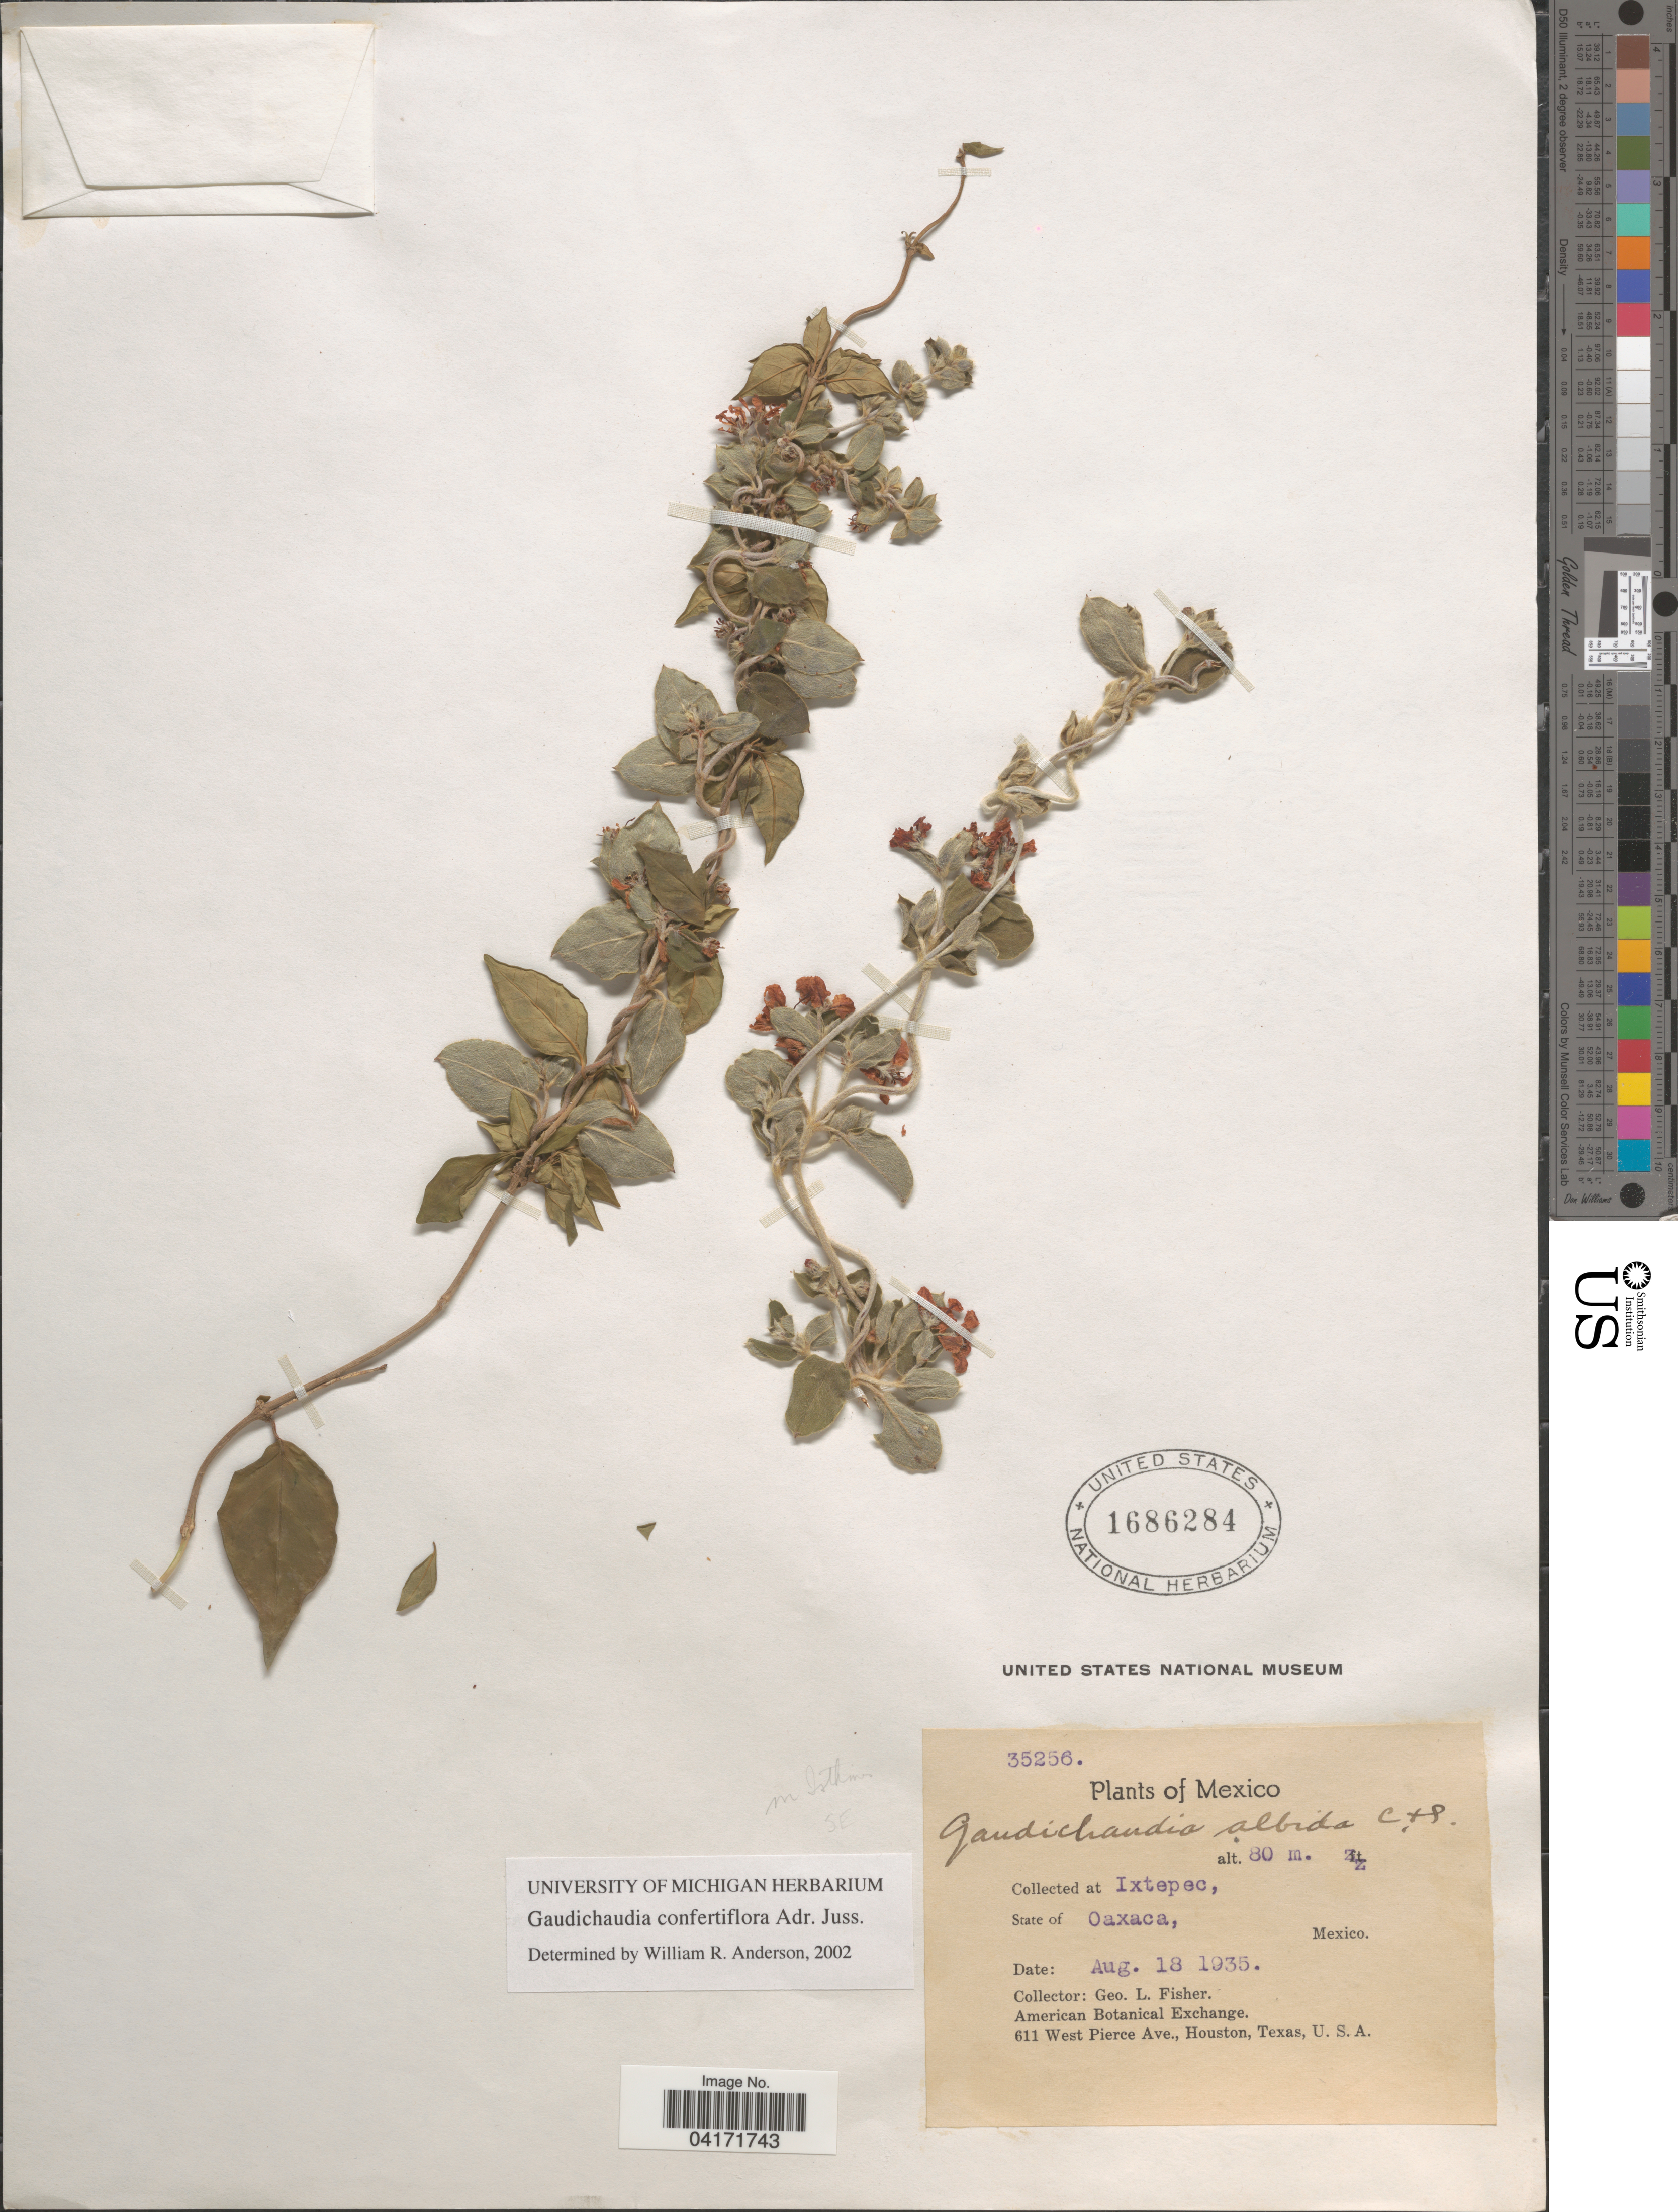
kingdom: Plantae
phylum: Tracheophyta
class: Magnoliopsida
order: Malpighiales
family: Malpighiaceae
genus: Gaudichaudia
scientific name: Gaudichaudia confertiflora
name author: A. Juss.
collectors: G. L. Fisher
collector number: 35256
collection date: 1935-08-18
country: Mexico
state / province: Oaxaca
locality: Ixtepec.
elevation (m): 80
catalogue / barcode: US 1686284